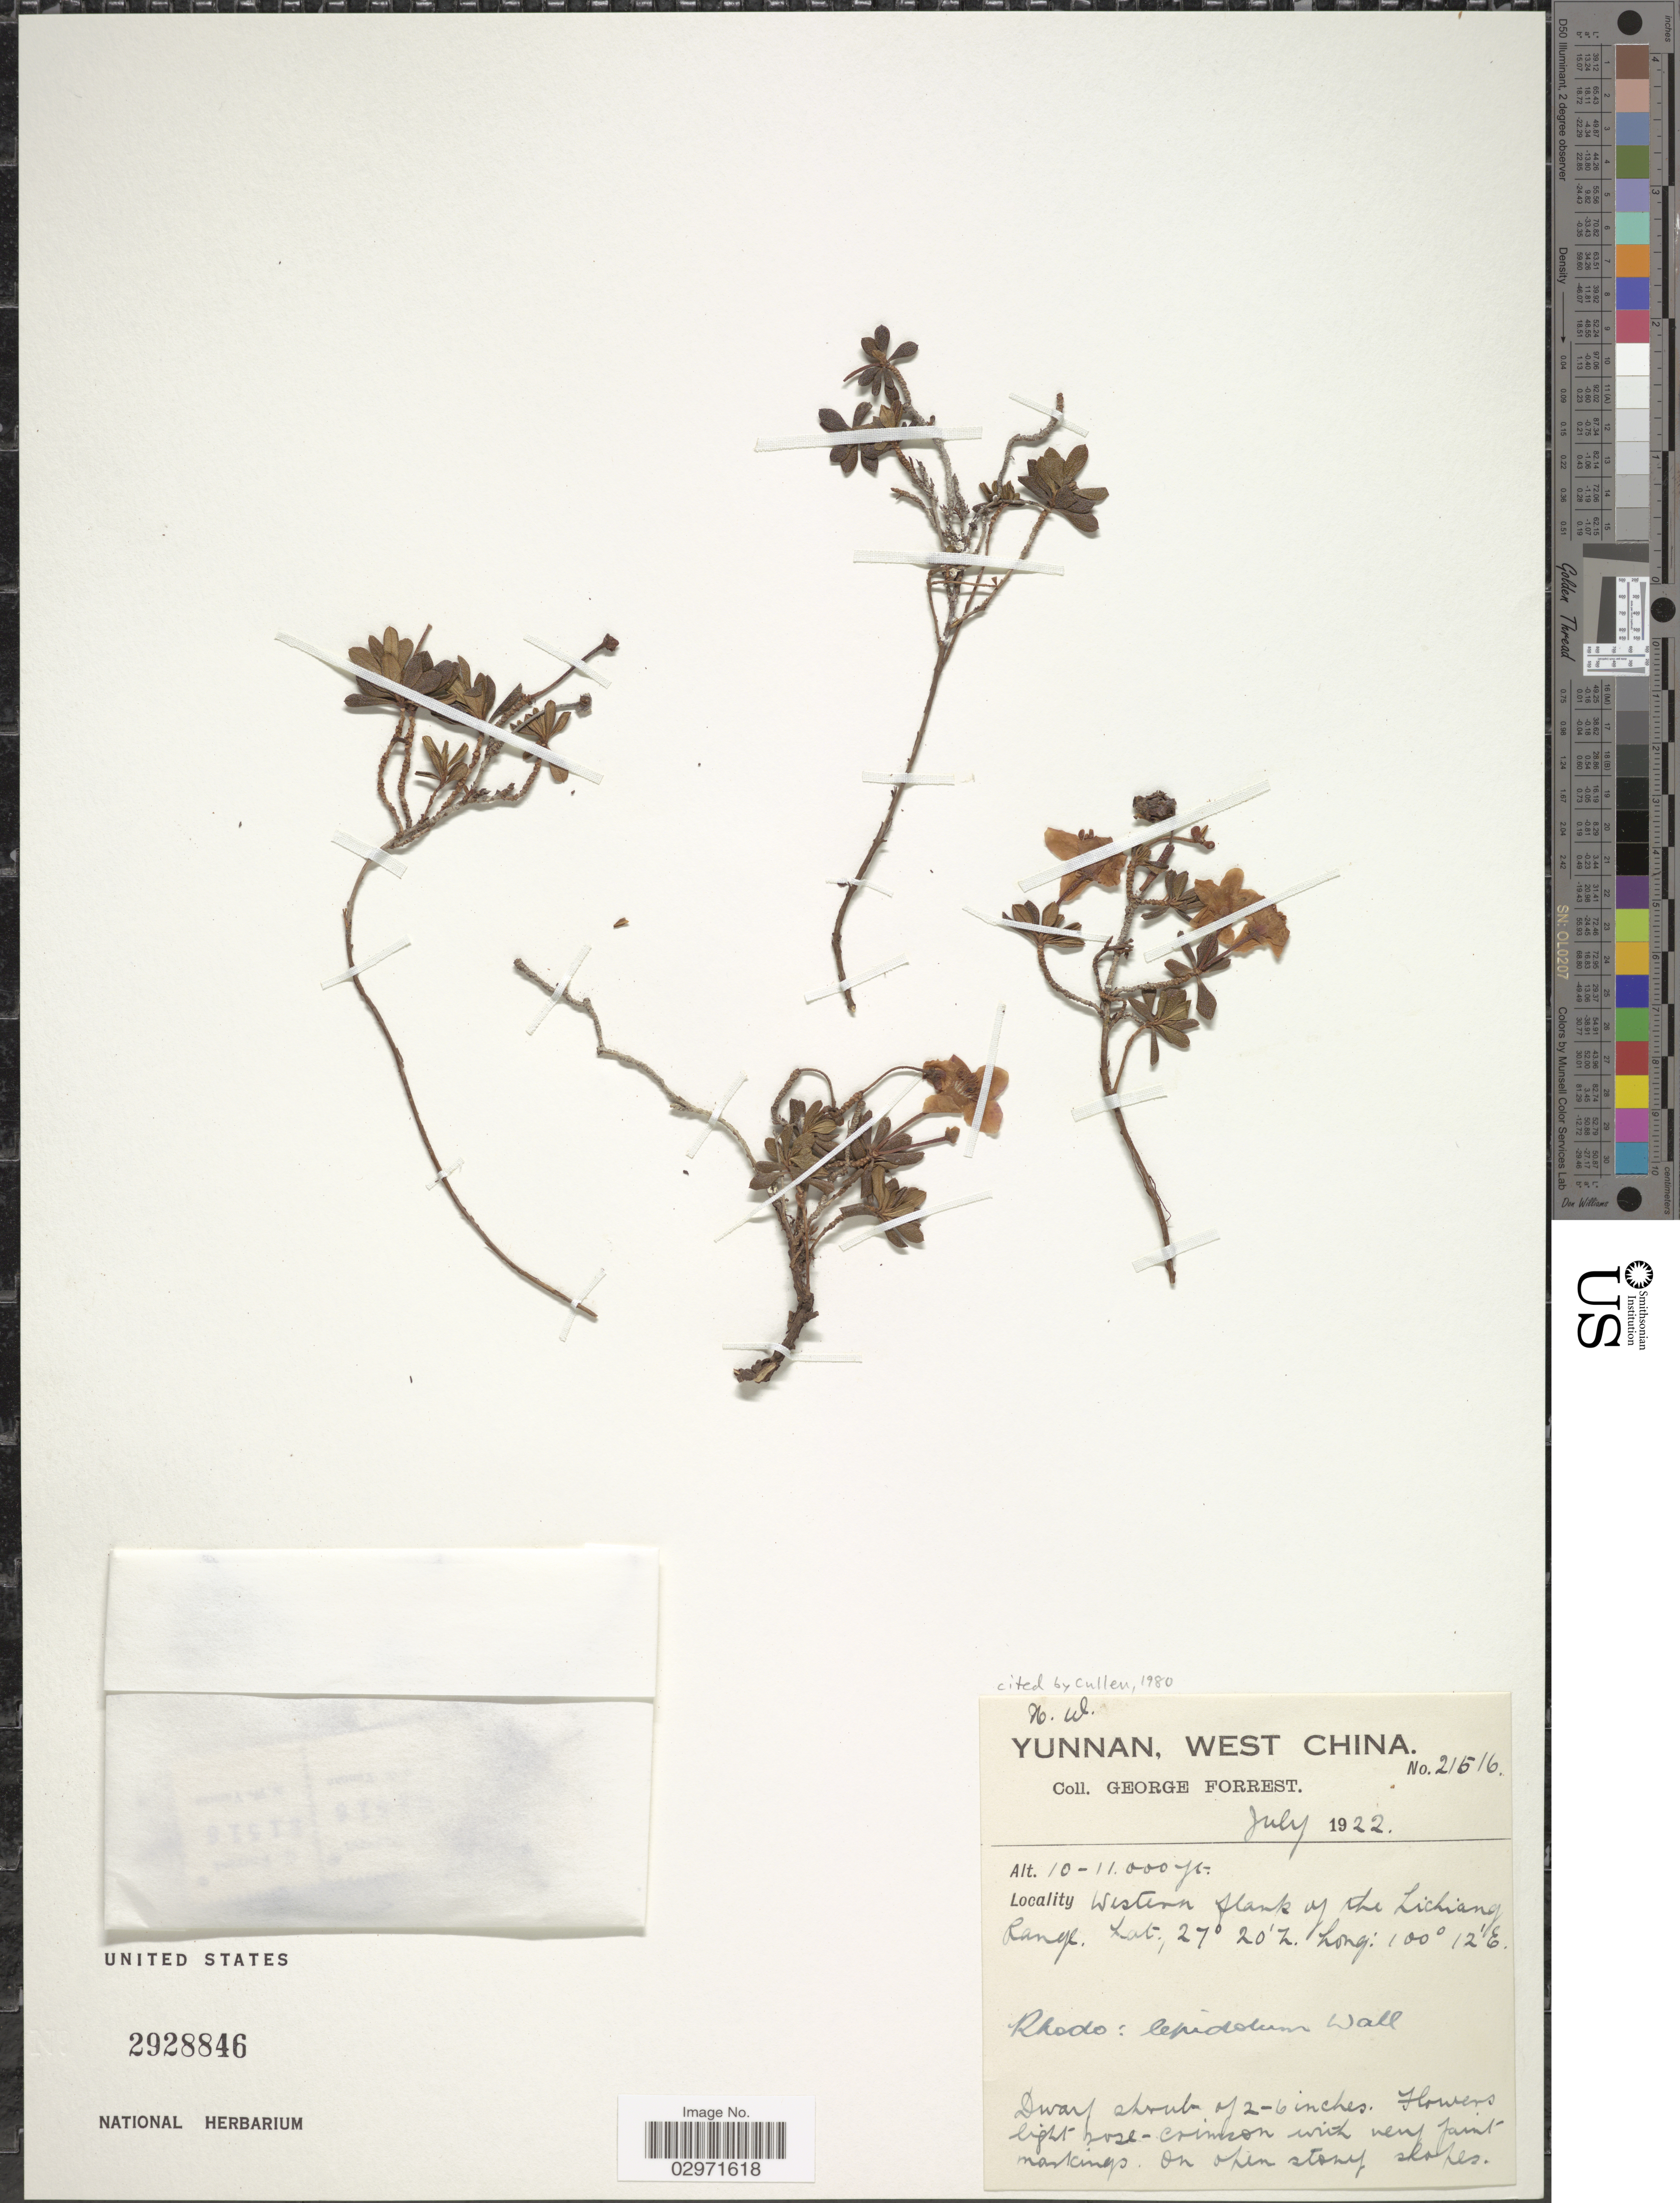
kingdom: Plantae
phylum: Tracheophyta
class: Magnoliopsida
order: Ericales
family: Ericaceae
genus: Rhododendron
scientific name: Rhododendron lepidotum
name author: Wall. ex G. Don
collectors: G. Forrest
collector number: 21516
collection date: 1922-07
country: China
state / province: Yunnan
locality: West China. Western flank of the Lichiang Range.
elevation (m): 3048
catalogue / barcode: US 2928846